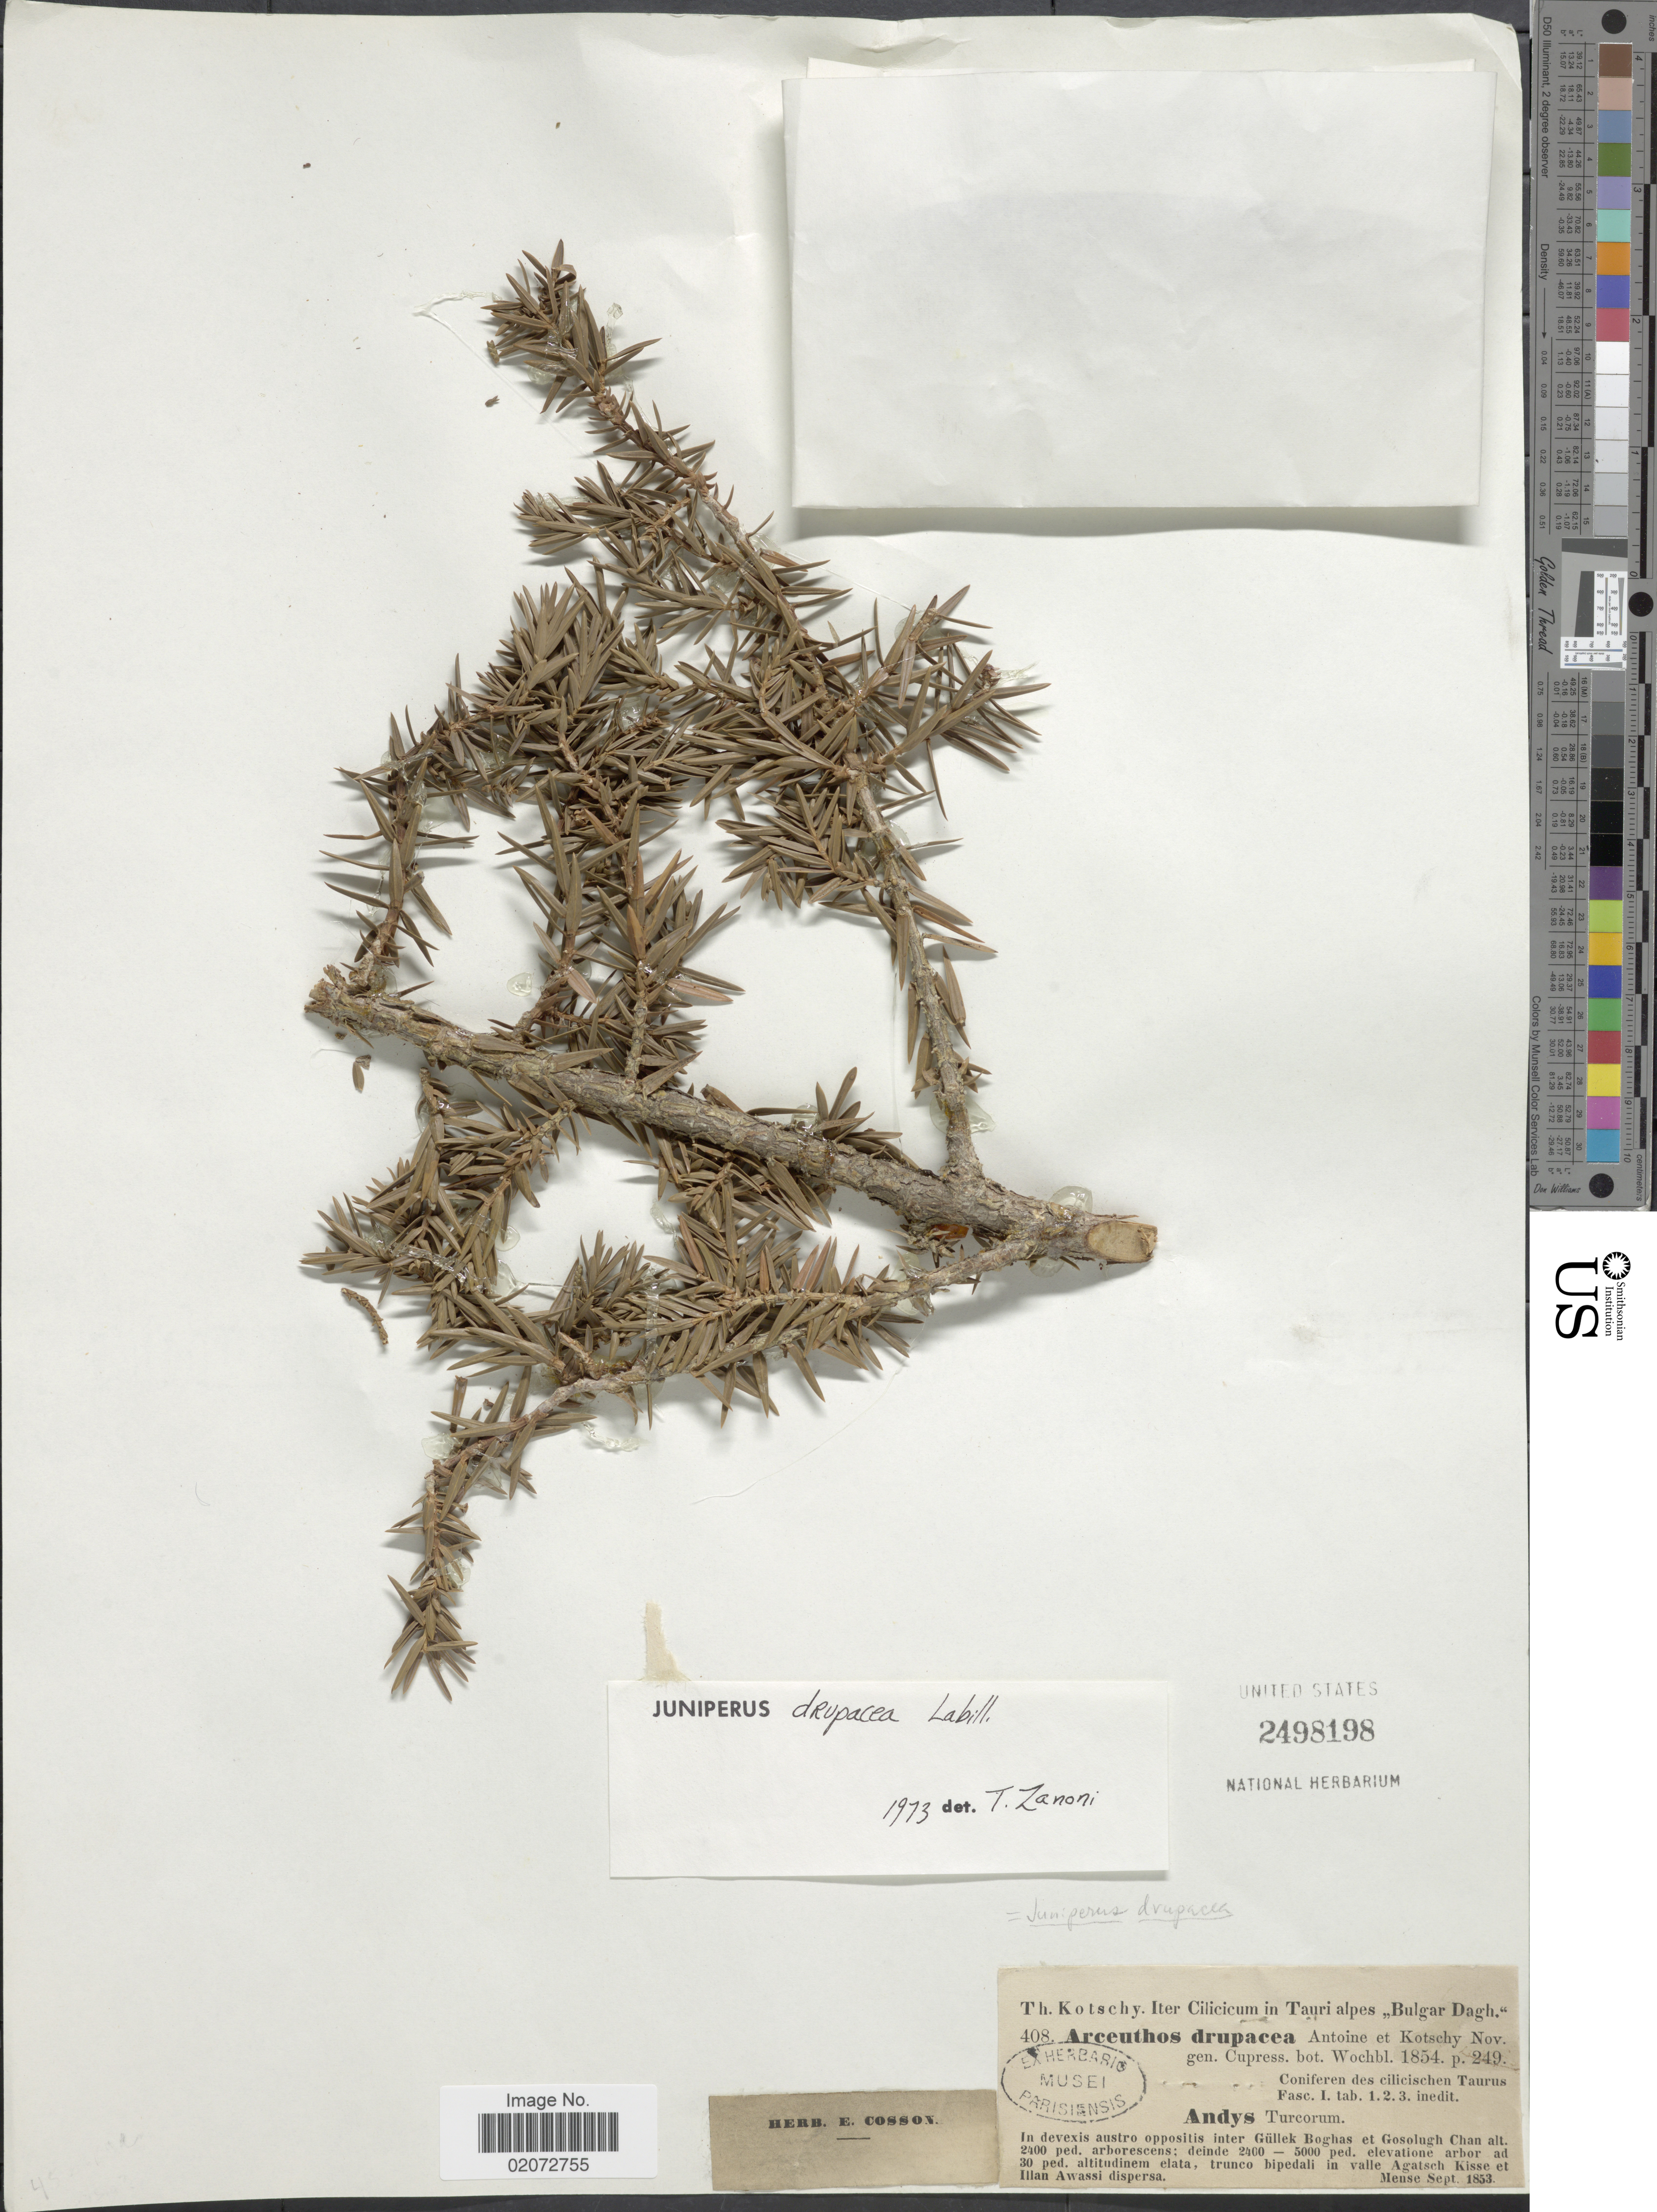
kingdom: Plantae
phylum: Tracheophyta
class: Pinopsida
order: Pinales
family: Cupressaceae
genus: Juniperus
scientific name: Juniperus drupacea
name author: Labill.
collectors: K. G. Kotschy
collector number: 408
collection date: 1853-09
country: Turkey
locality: Iter Cilicicum in Tauri Alpes "Bulgar Dagh" in devexis austro oppositis inter Gullek Boghas et Gosolough Chan alt. 2400 ped. trunco bipedali in valle Agatsch Kisse et Illan Awassi dispersa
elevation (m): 732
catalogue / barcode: US 2498198